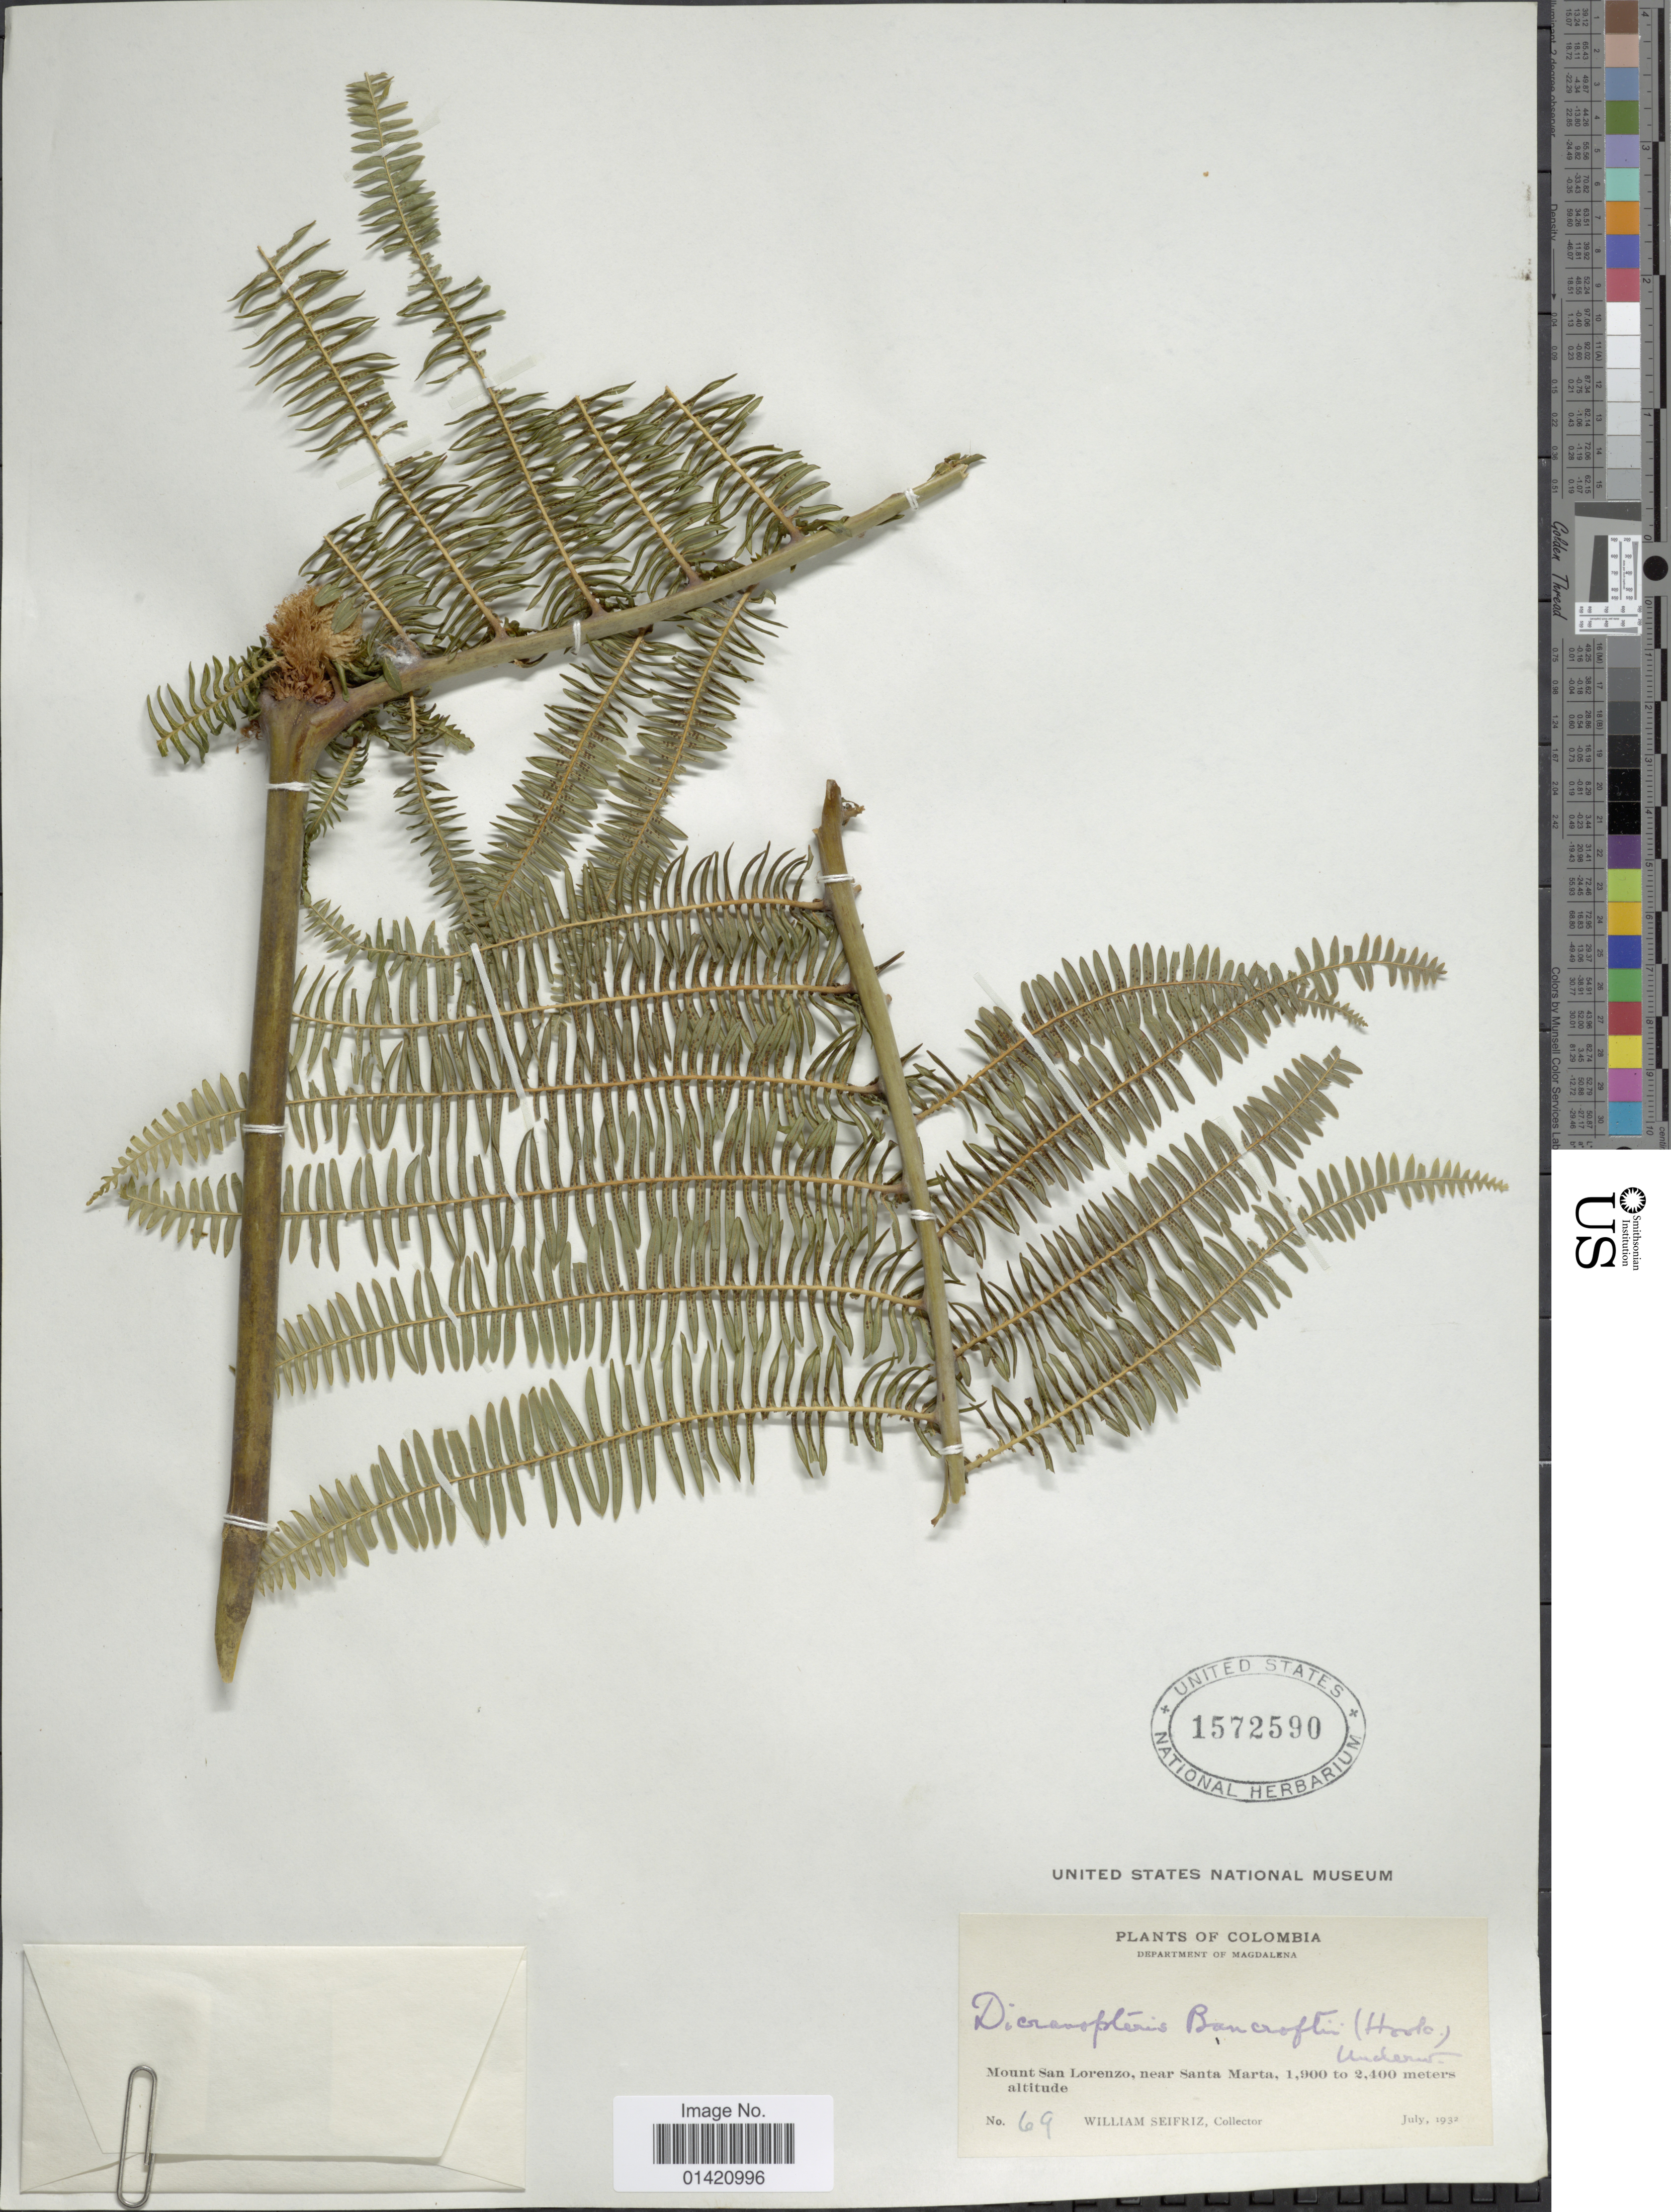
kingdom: Plantae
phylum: Tracheophyta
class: Polypodiopsida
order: Gleicheniales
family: Gleicheniaceae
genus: Diplopterygium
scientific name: Diplopterygium bancroftii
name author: (Hook.) A.R. Sm.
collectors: W. Seifriz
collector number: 69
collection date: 1932-07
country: Colombia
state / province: Magdalena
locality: Department of Magdalena. Mount San Lorenzo, near Santa Marta.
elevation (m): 1900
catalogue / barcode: US 1572590